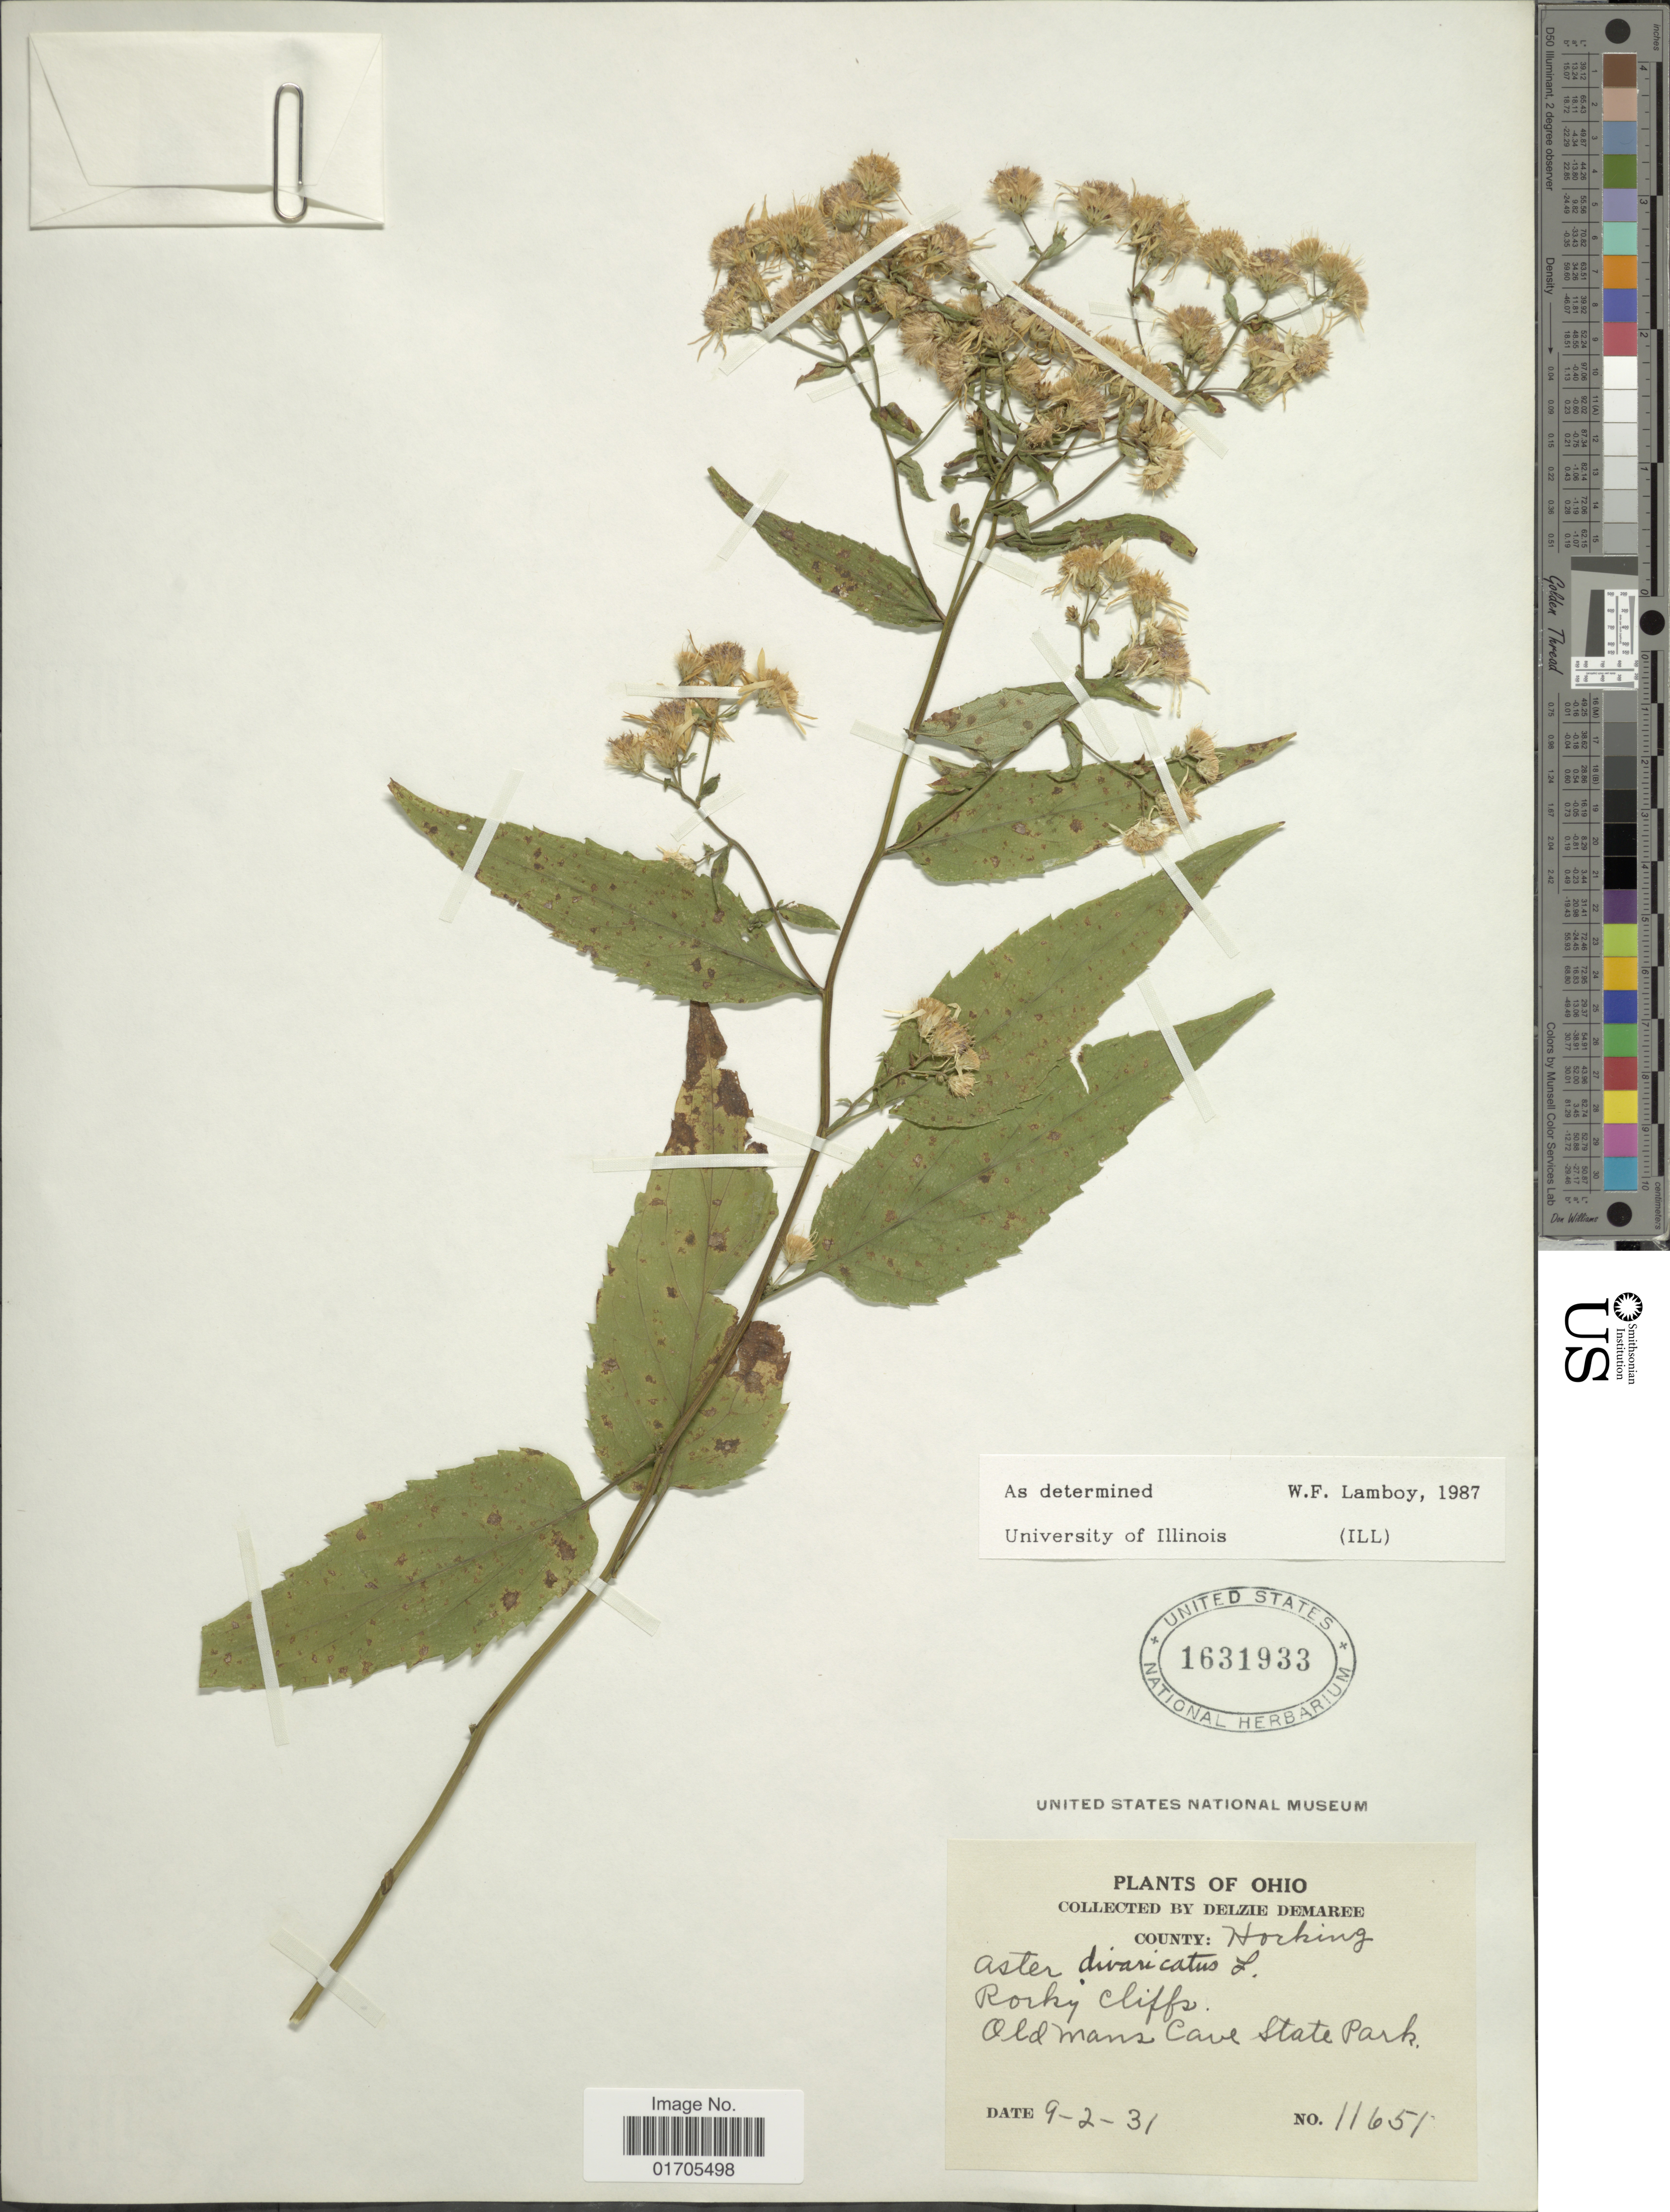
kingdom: Plantae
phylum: Tracheophyta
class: Magnoliopsida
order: Asterales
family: Asteraceae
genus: Eurybia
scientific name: Eurybia divaricata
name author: (L.) G.L. Nesom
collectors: D. Demaree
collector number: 11651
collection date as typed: Transcribed d/m/y: 2/9/31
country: United States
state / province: Ohio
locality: Ohio. County: Hocking. Rocky cliffs. Oldmans Cave State Park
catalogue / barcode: US 1631933